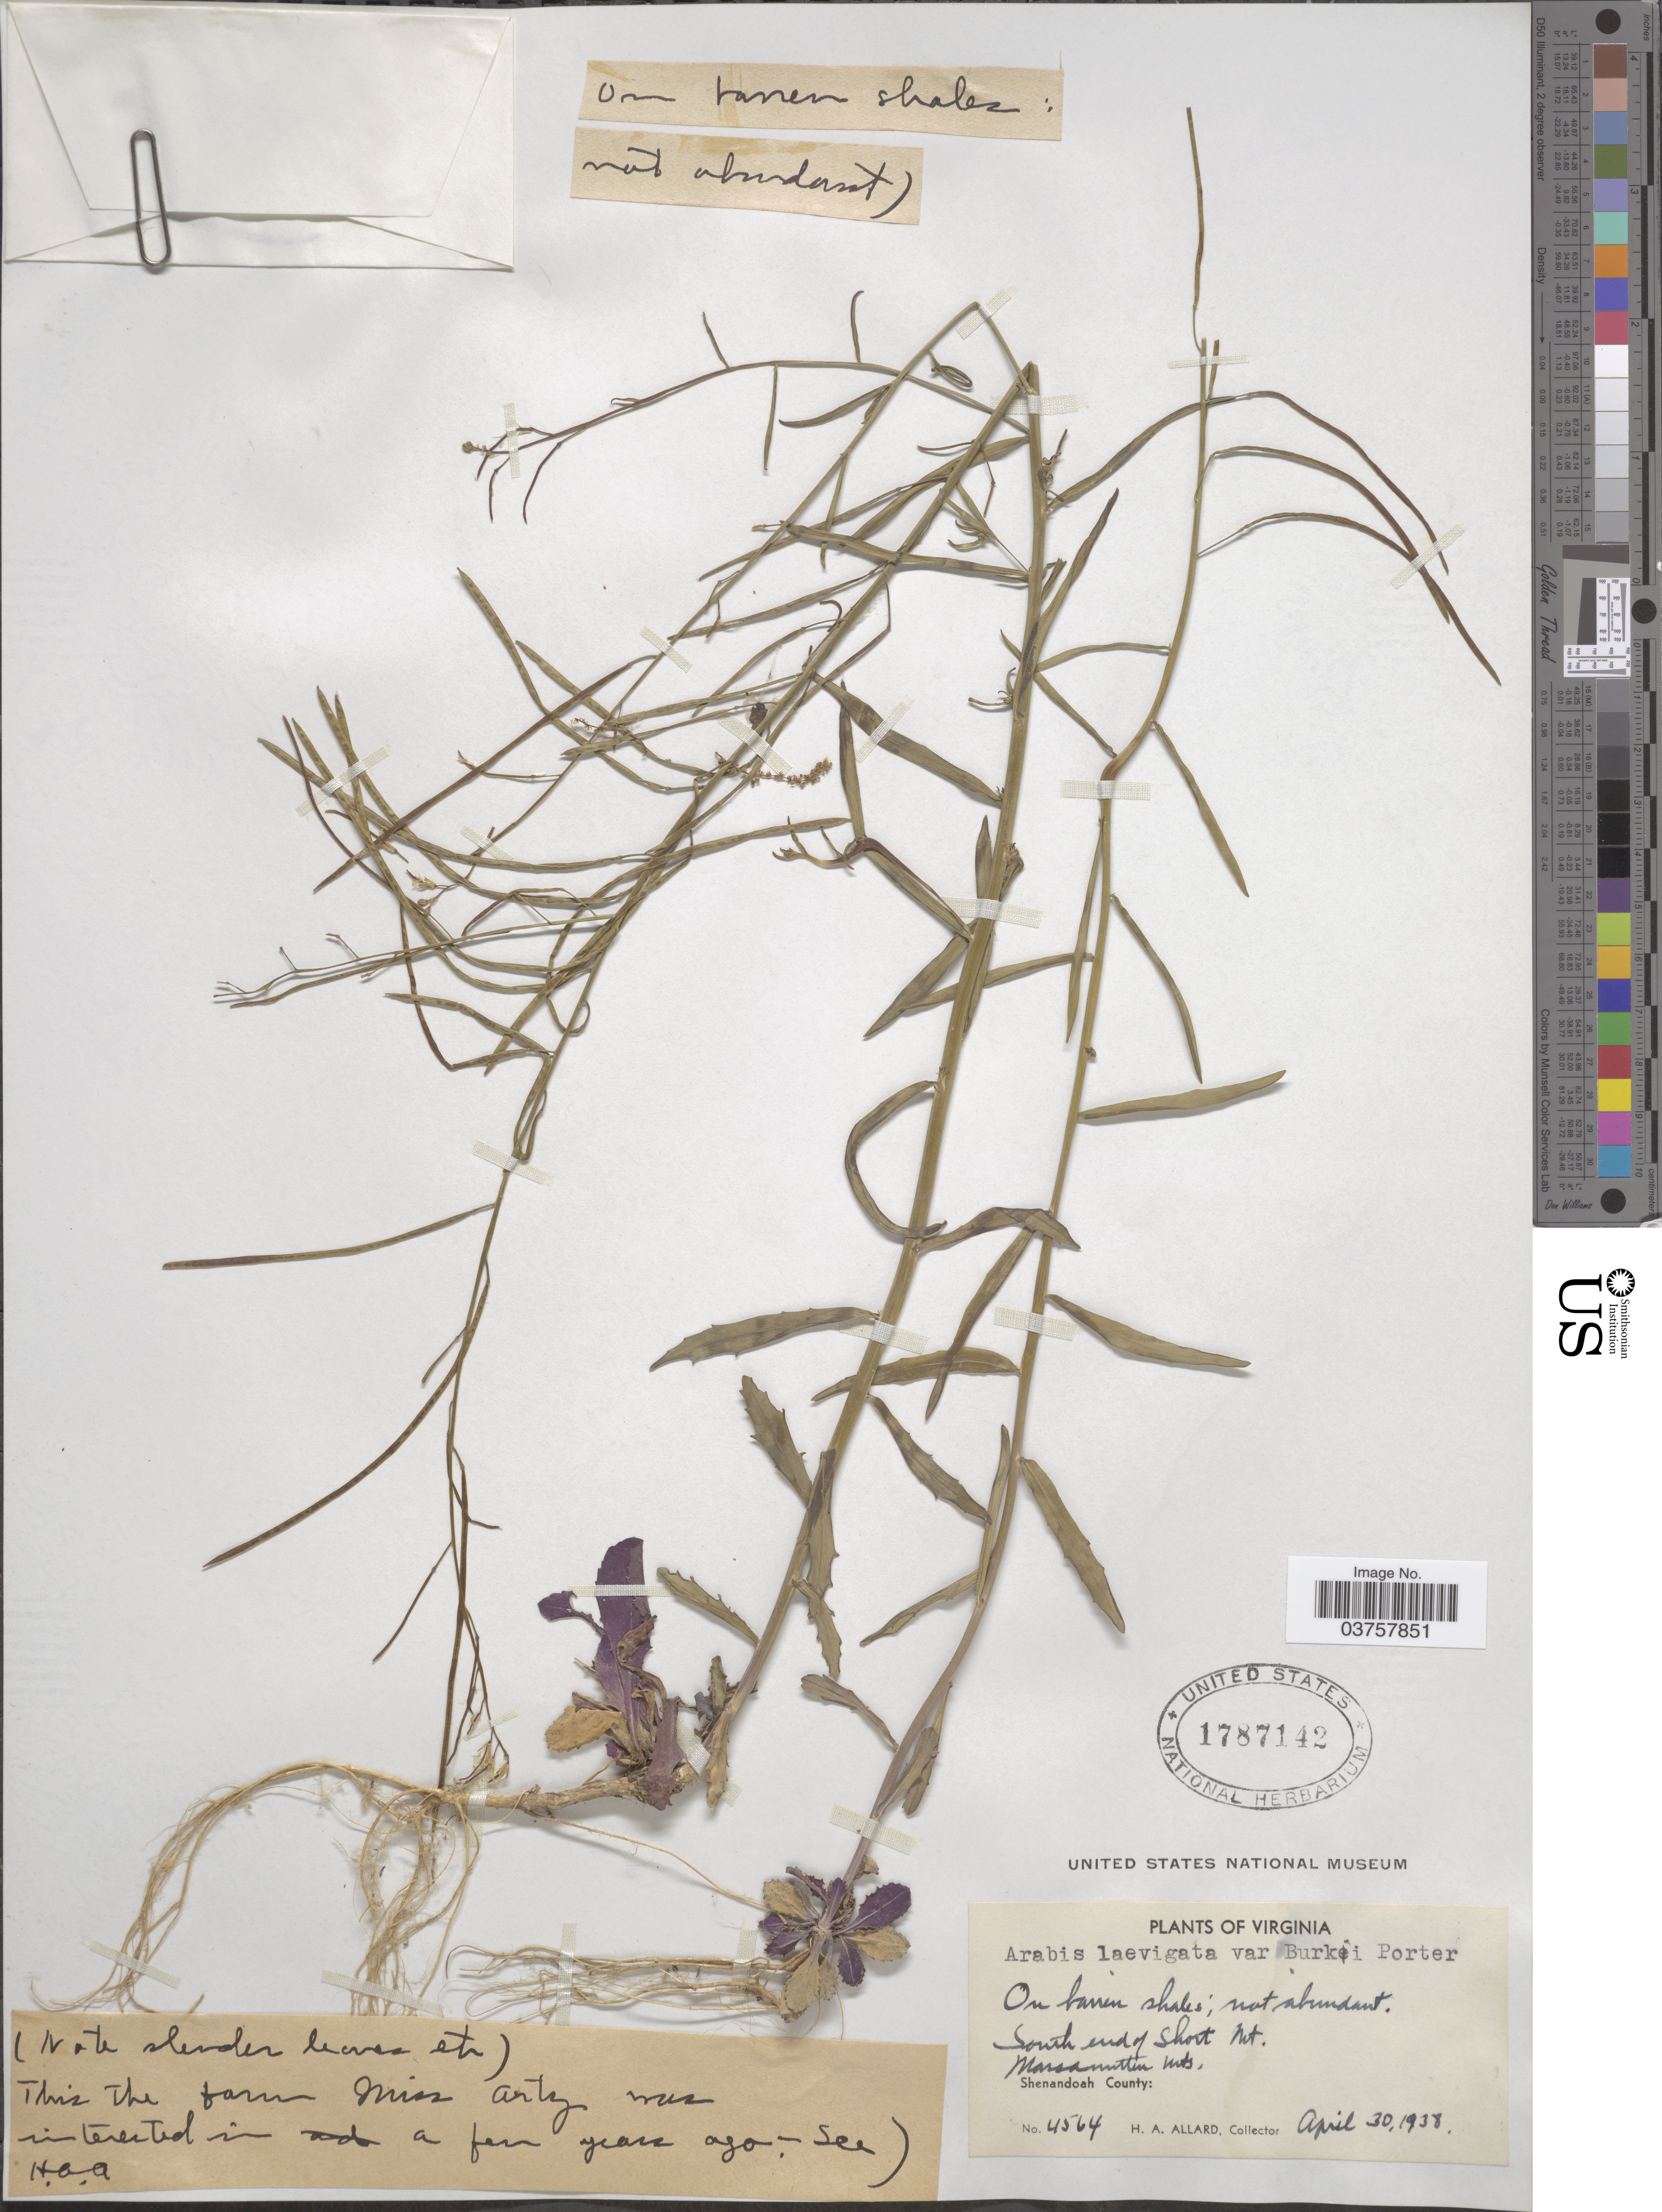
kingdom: Plantae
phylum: Tracheophyta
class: Magnoliopsida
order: Brassicales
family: Brassicaceae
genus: Arabis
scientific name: Arabis laevigata var. burkii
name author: Porter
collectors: H. A. Allard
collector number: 4564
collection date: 1938-04-30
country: United States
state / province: Virginia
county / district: Shenandoah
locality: South end of Short Mt. Massanutten Mts. Shenandoah County.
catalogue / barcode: US 1787142